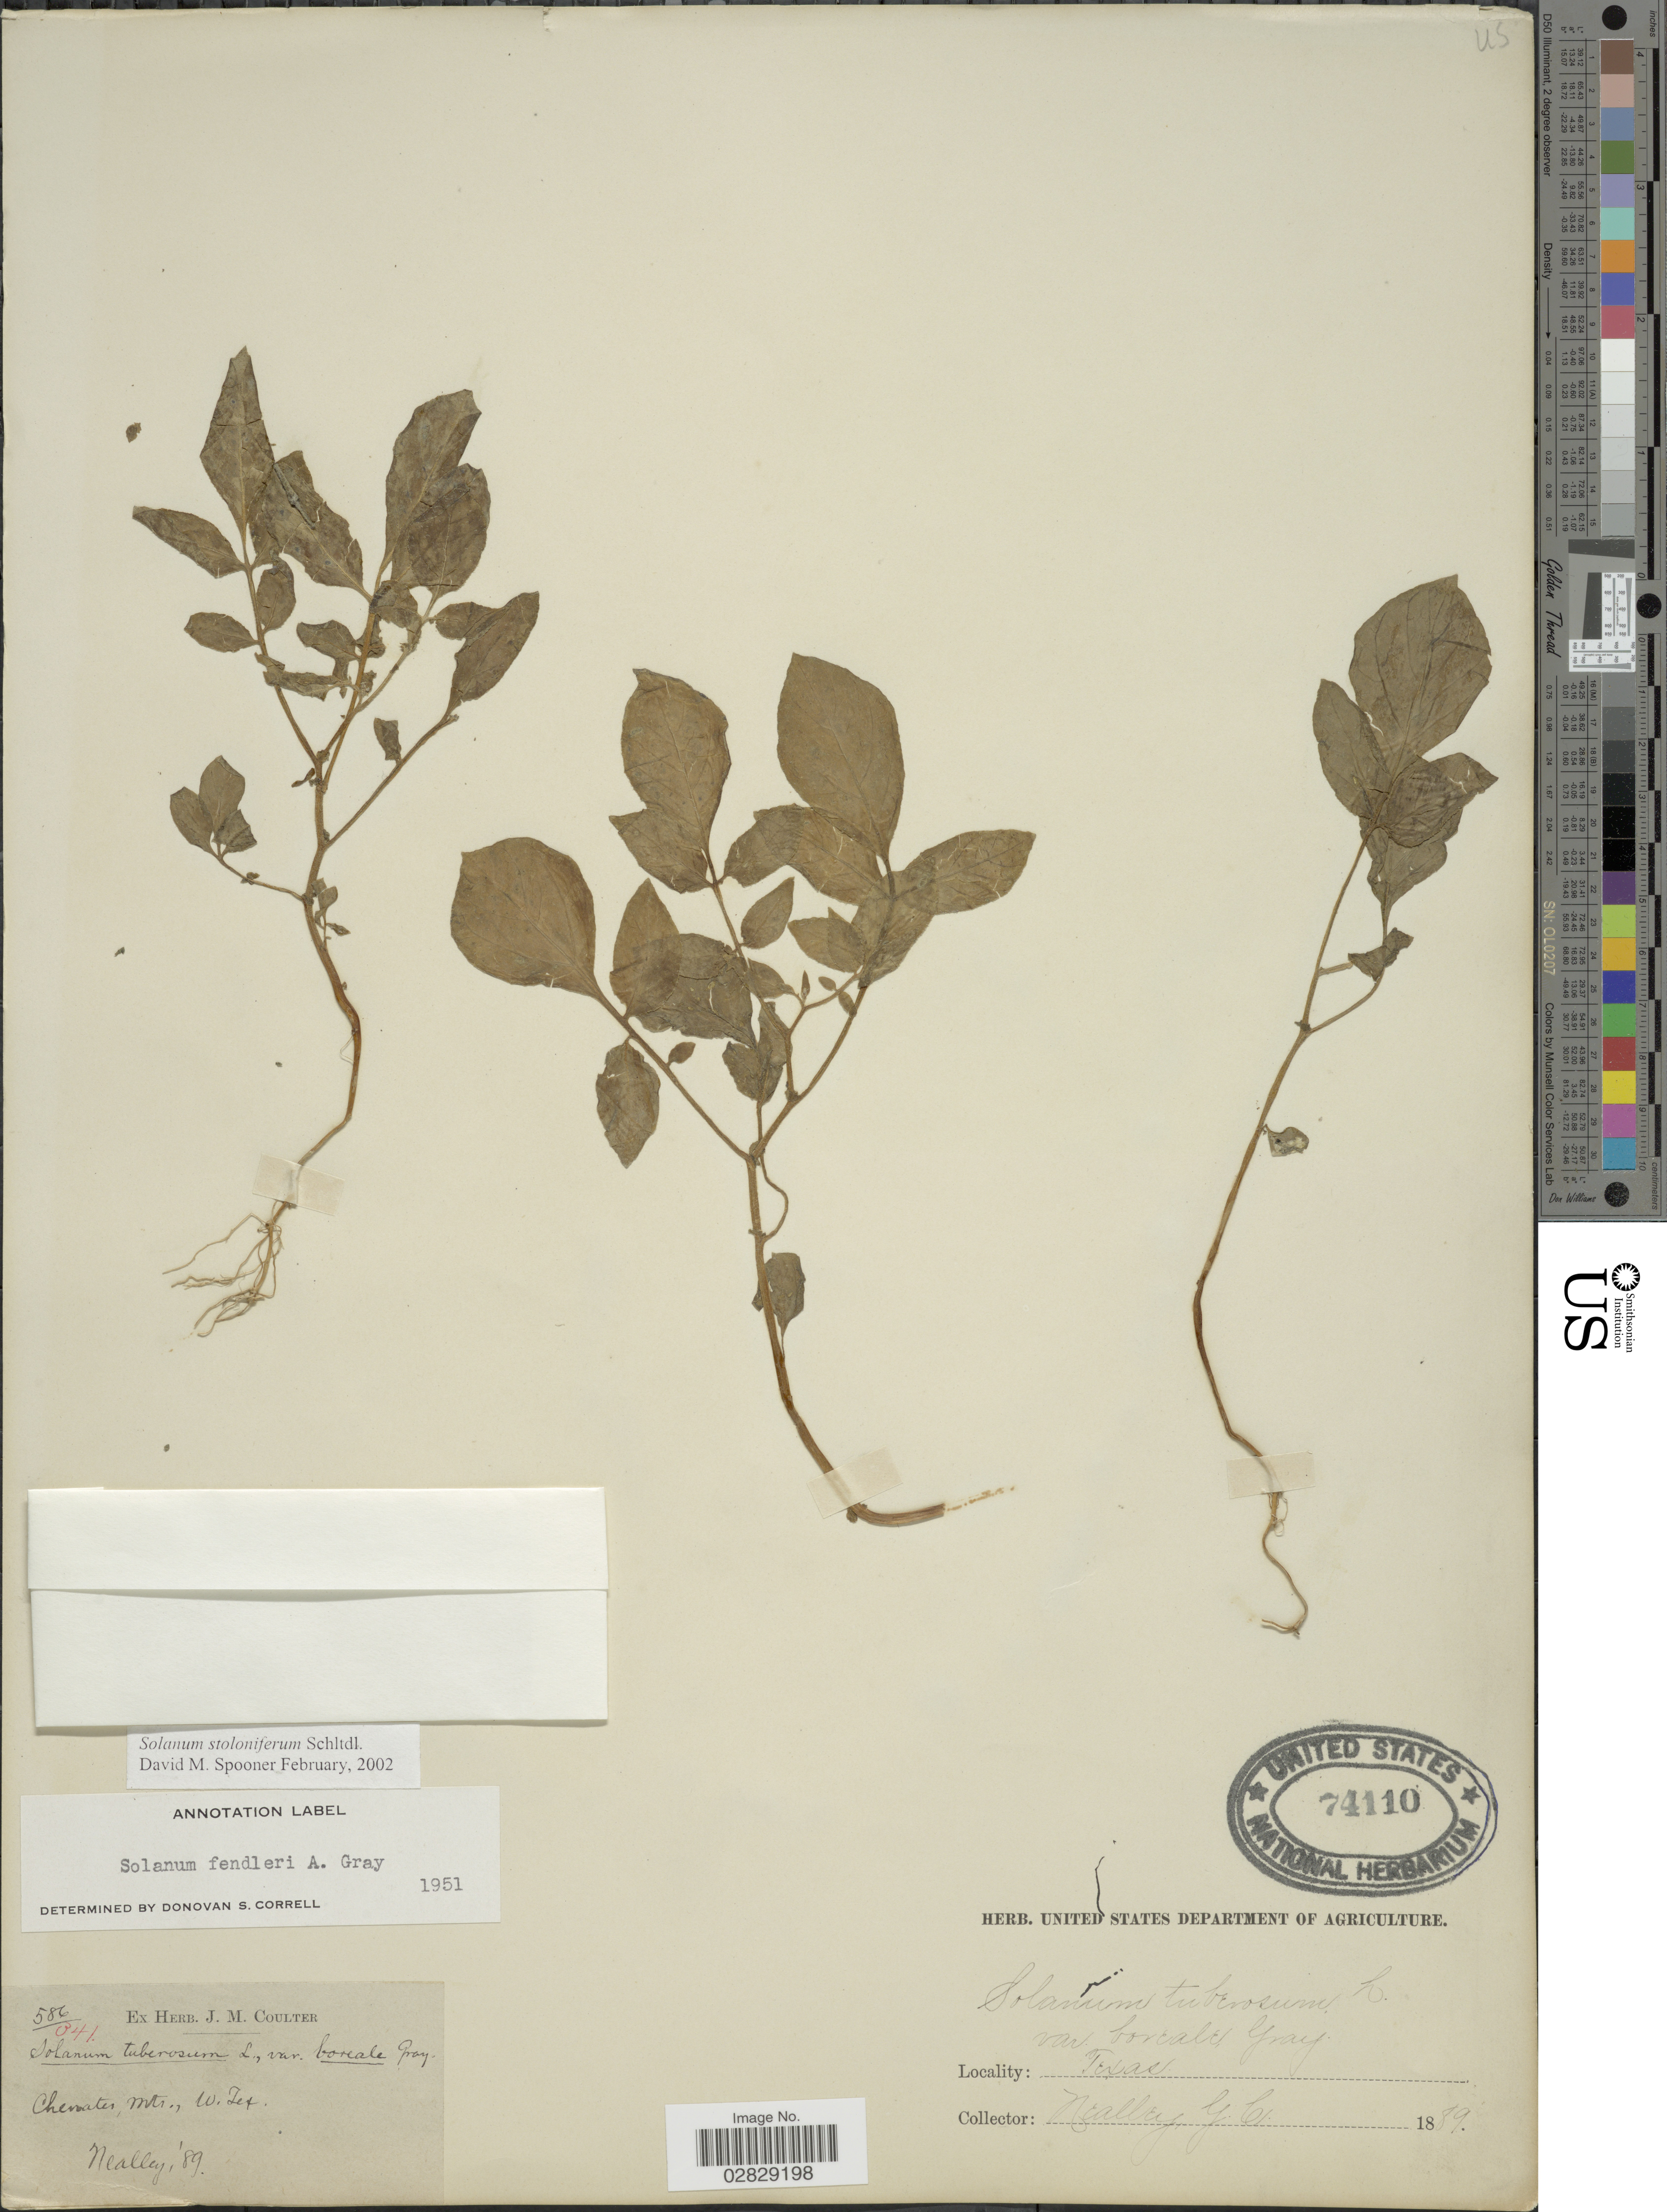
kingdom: Plantae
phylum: Tracheophyta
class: Magnoliopsida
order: Solanales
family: Solanaceae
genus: Solanum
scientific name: Solanum stoloniferum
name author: Schltdl.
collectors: G. C. Nealley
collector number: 586/341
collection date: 1889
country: United States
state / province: Texas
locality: Chenates Mts. W. Tex.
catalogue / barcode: US 74110